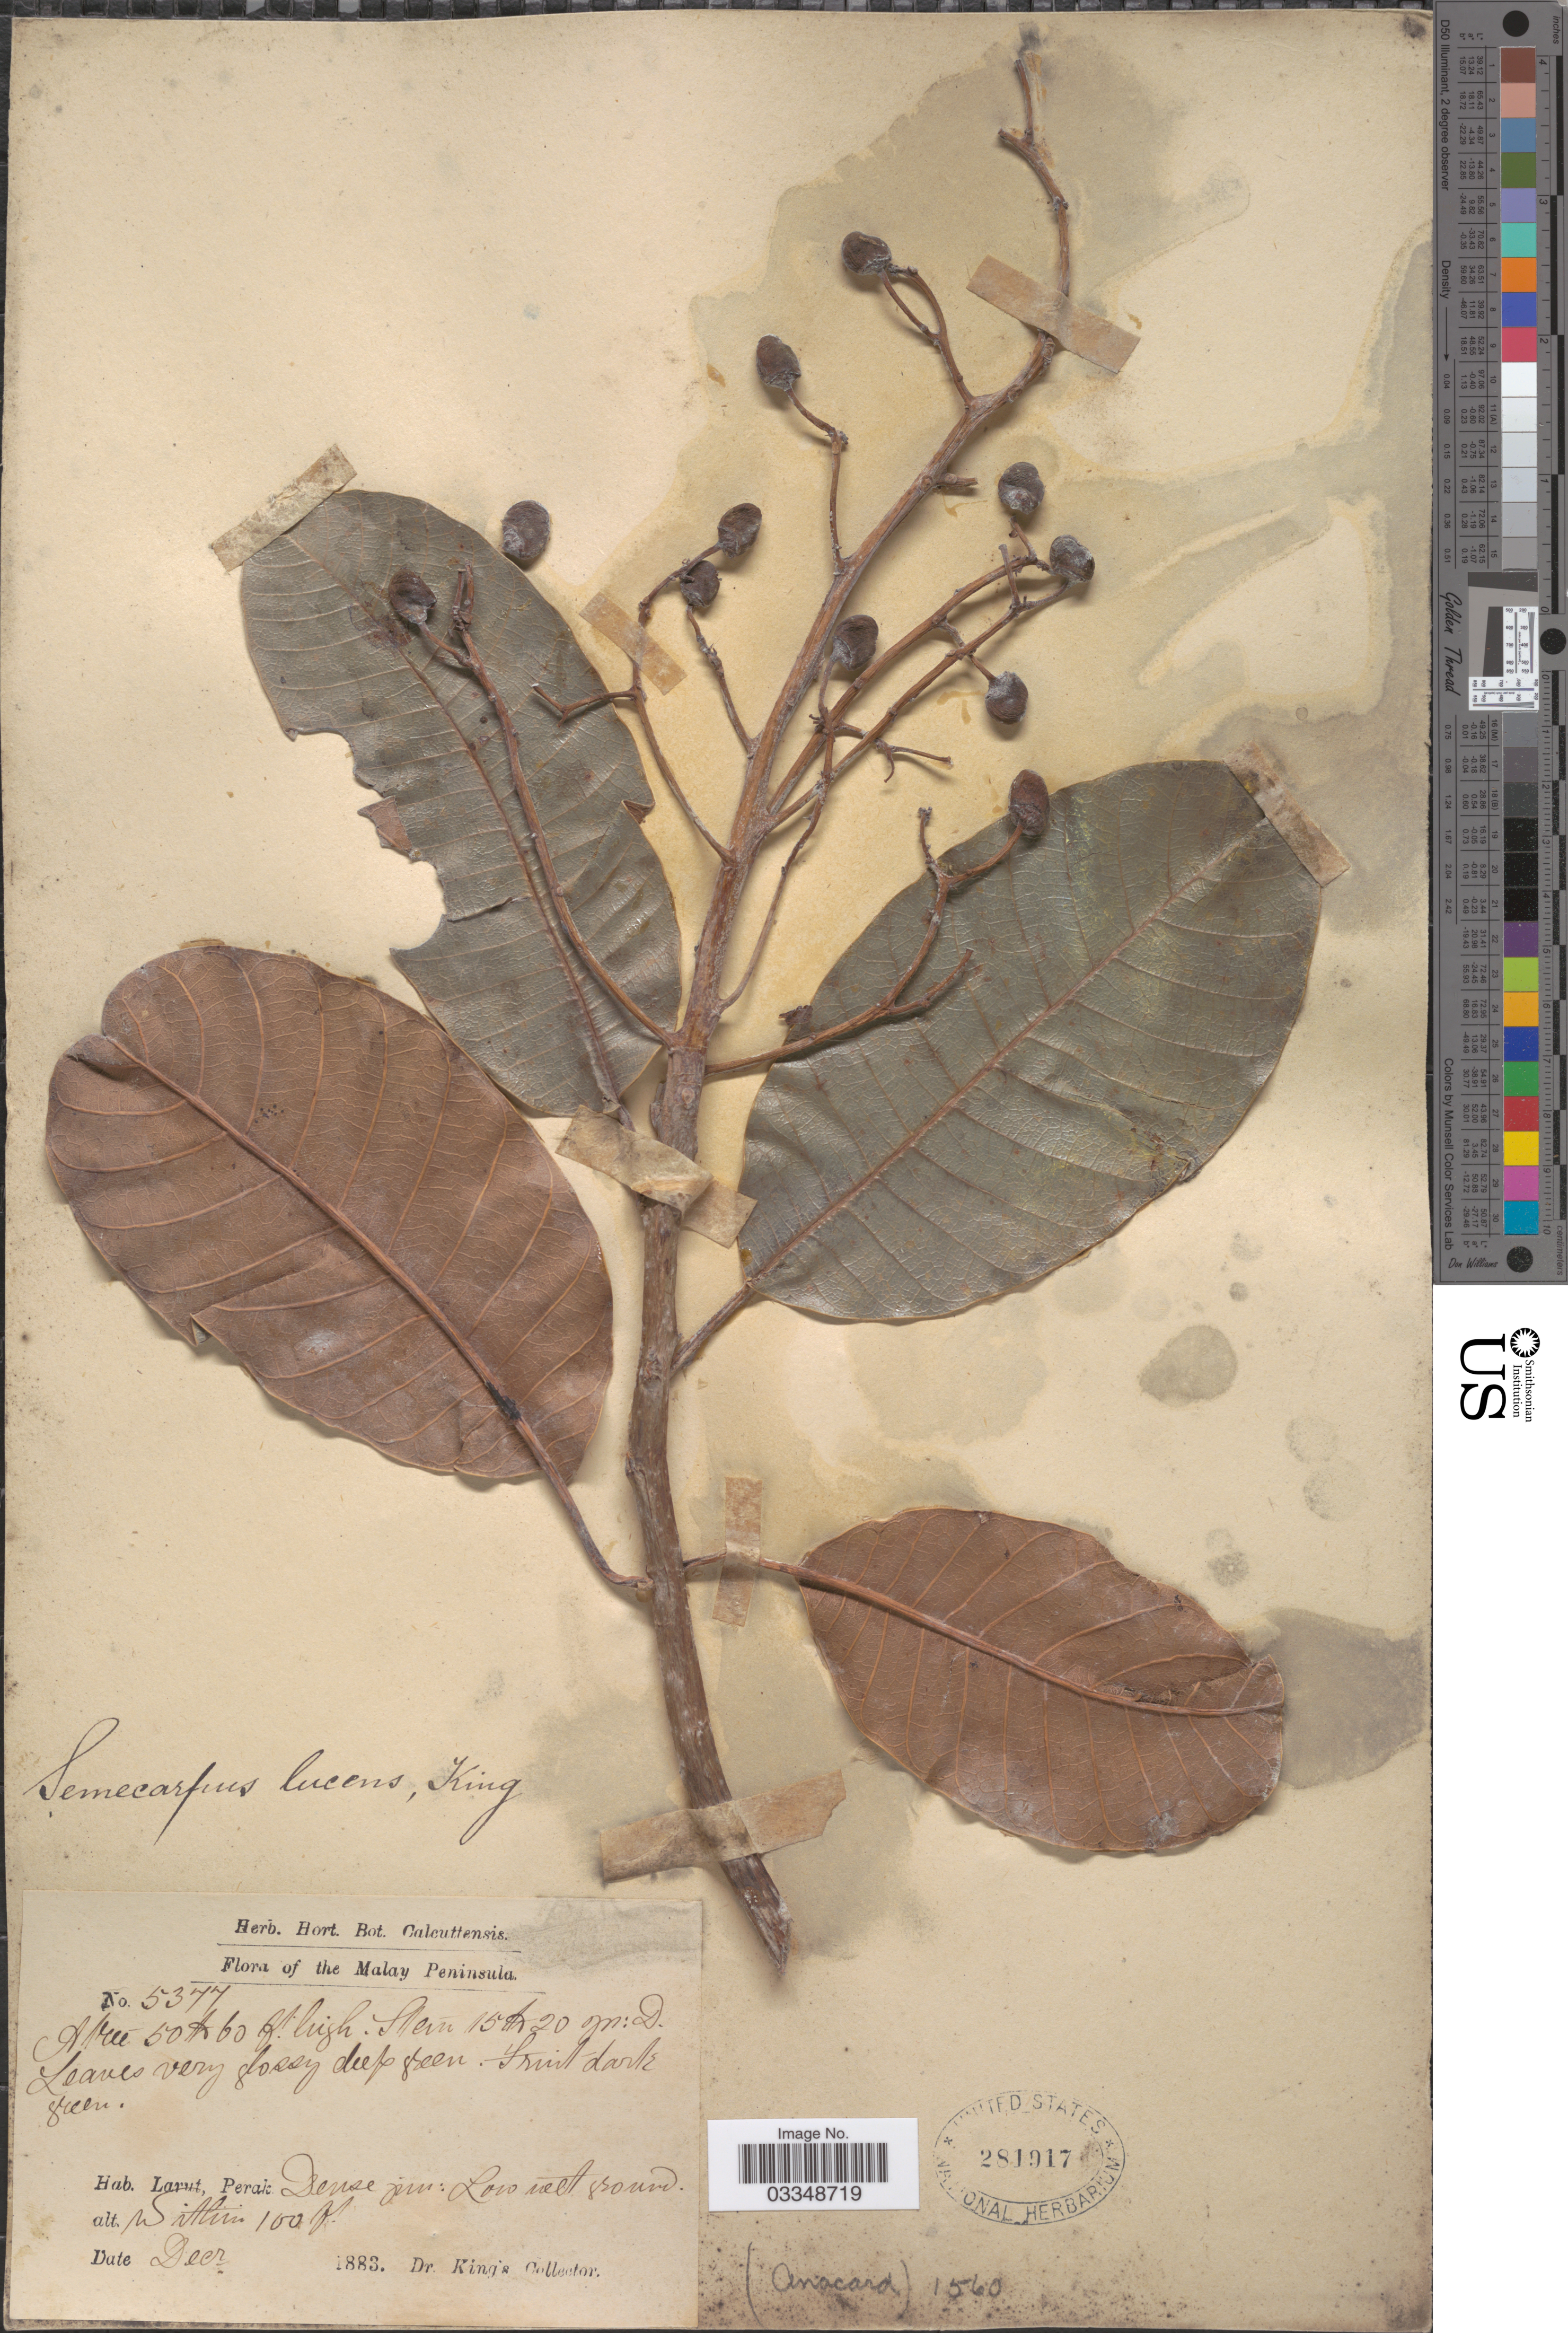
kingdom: Plantae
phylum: Tracheophyta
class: Magnoliopsida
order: Sapindales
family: Anacardiaceae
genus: Semecarpus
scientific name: Semecarpus lucens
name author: King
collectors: Dr. King's collector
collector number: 5377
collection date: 1883-12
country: Malaysia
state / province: Perak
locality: The Malay Peninsula. Larut.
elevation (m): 30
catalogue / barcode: US 281917